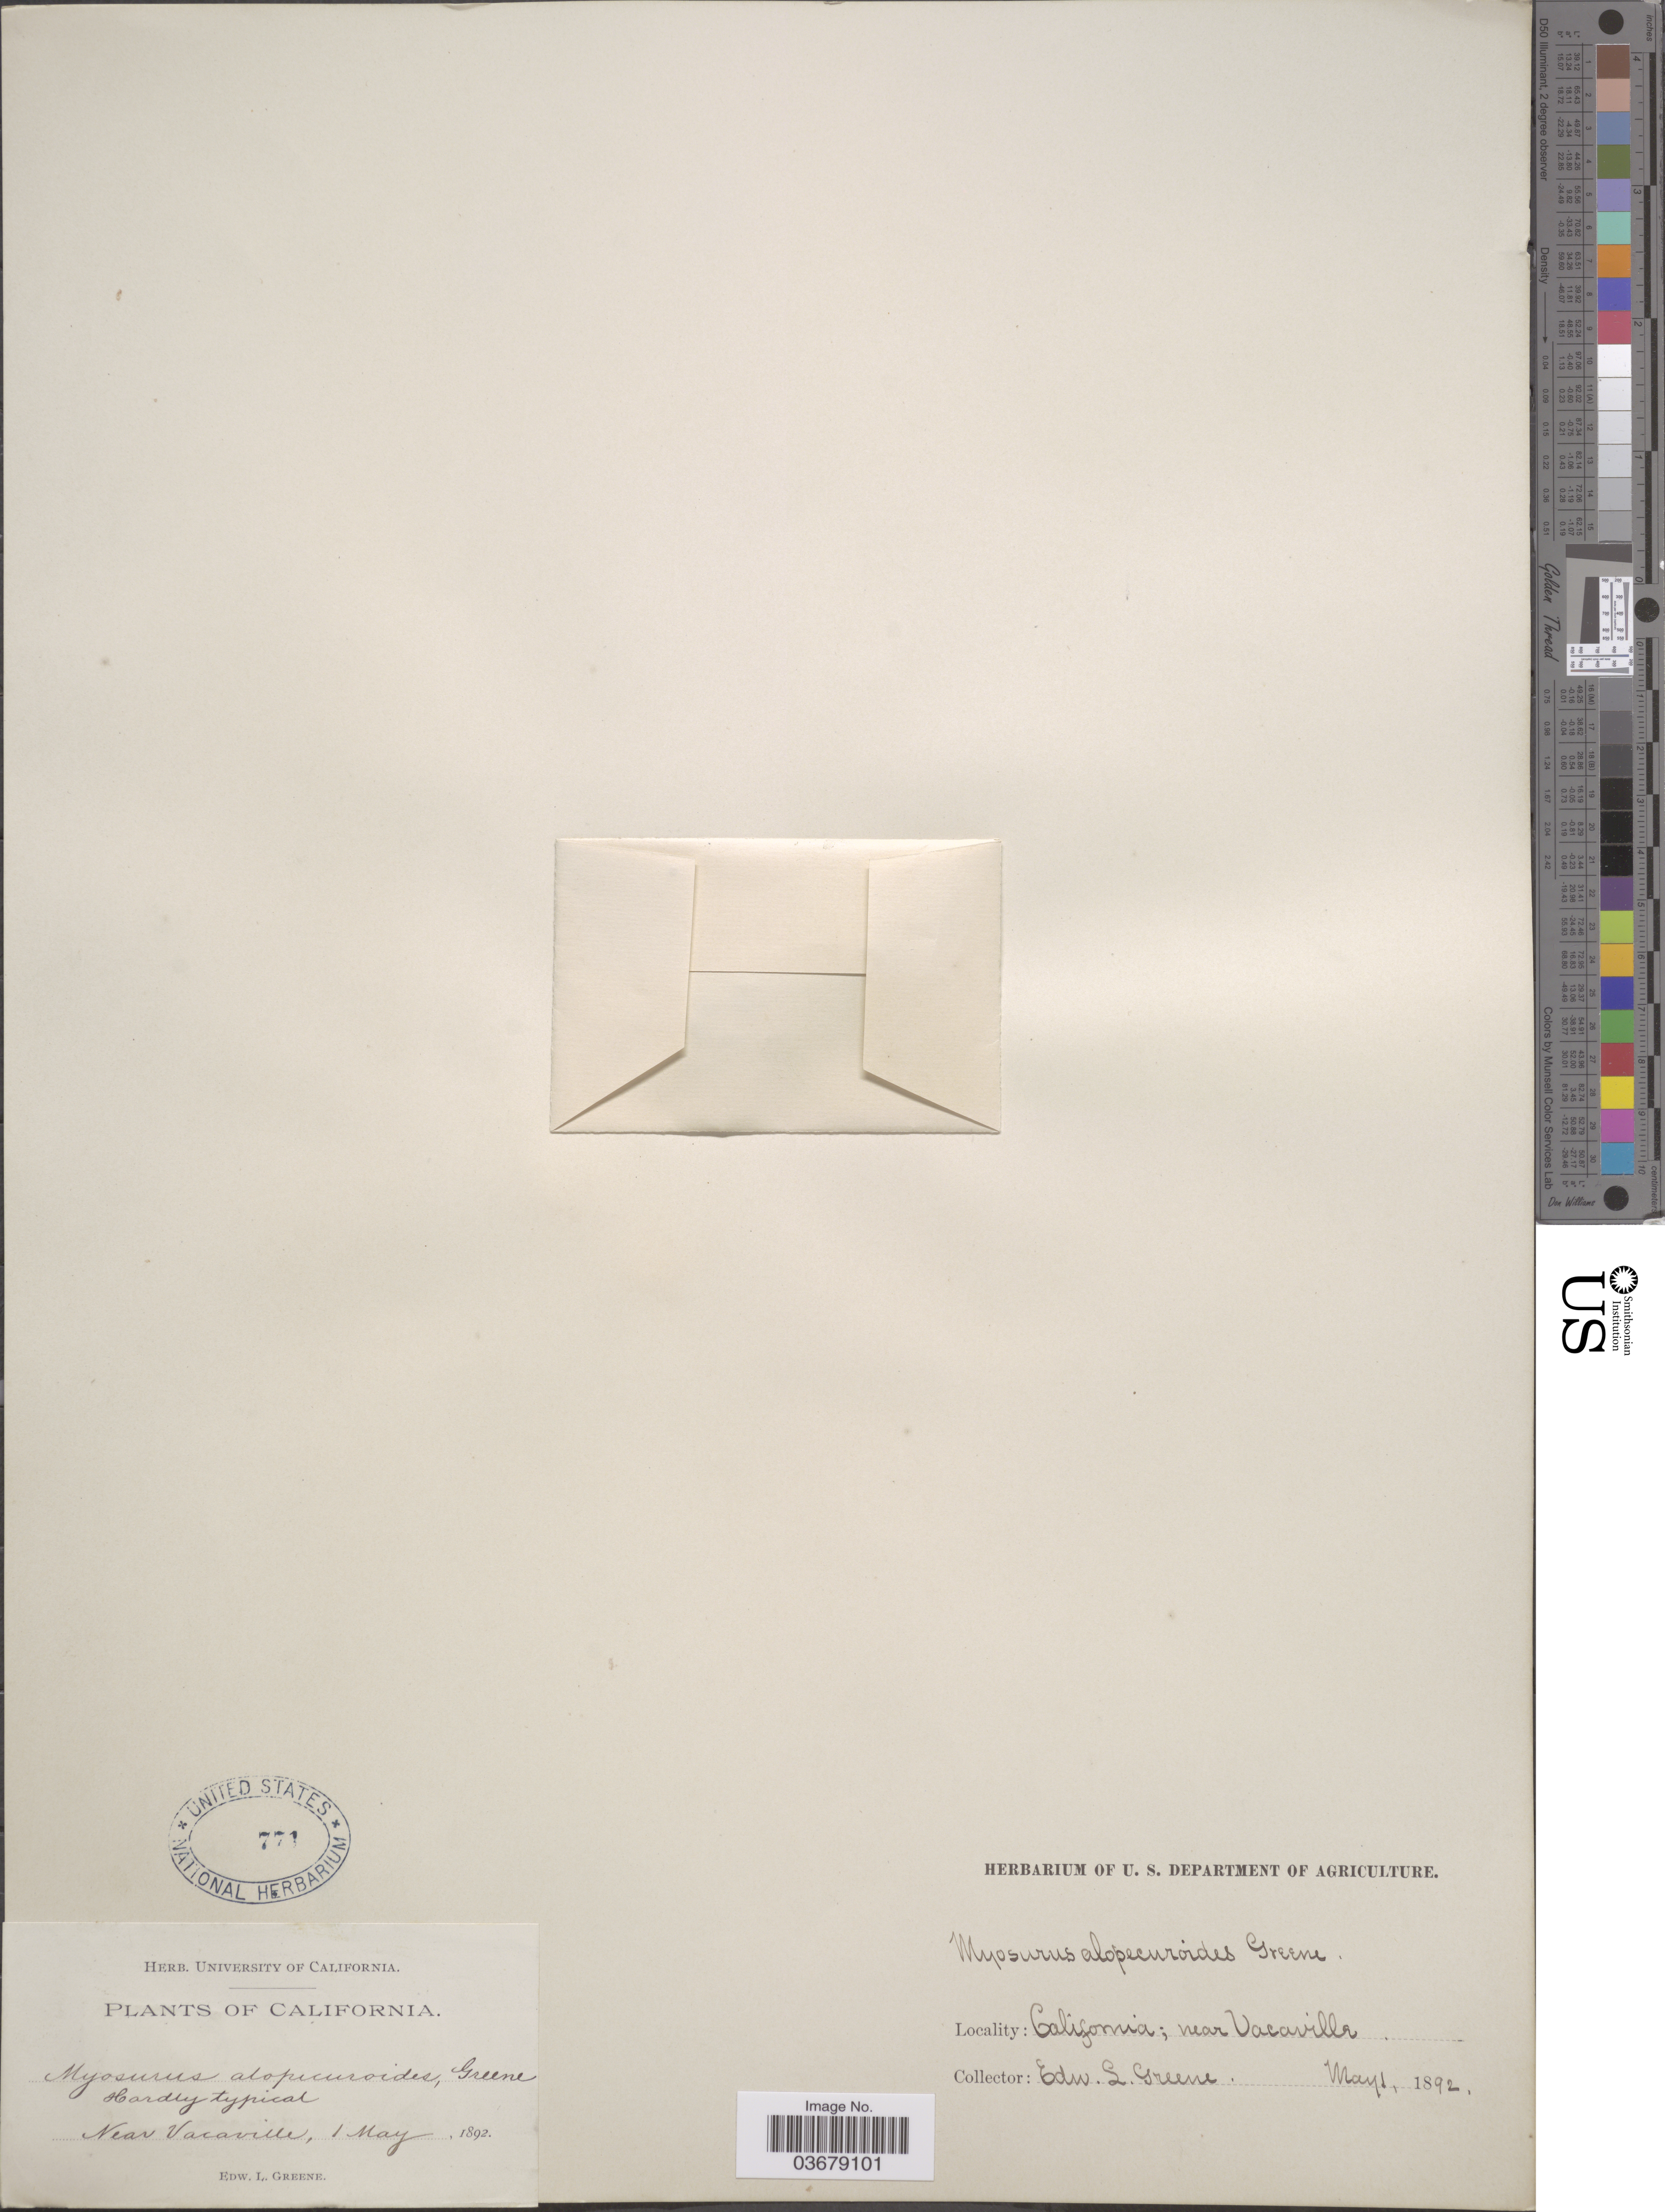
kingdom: Plantae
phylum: Tracheophyta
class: Magnoliopsida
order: Ranunculales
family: Ranunculaceae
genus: Myosurus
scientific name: Myosurus minimus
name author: L.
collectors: E. L. Greene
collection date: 1892-05-01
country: United States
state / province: California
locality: Near Vacaville.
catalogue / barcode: US 771